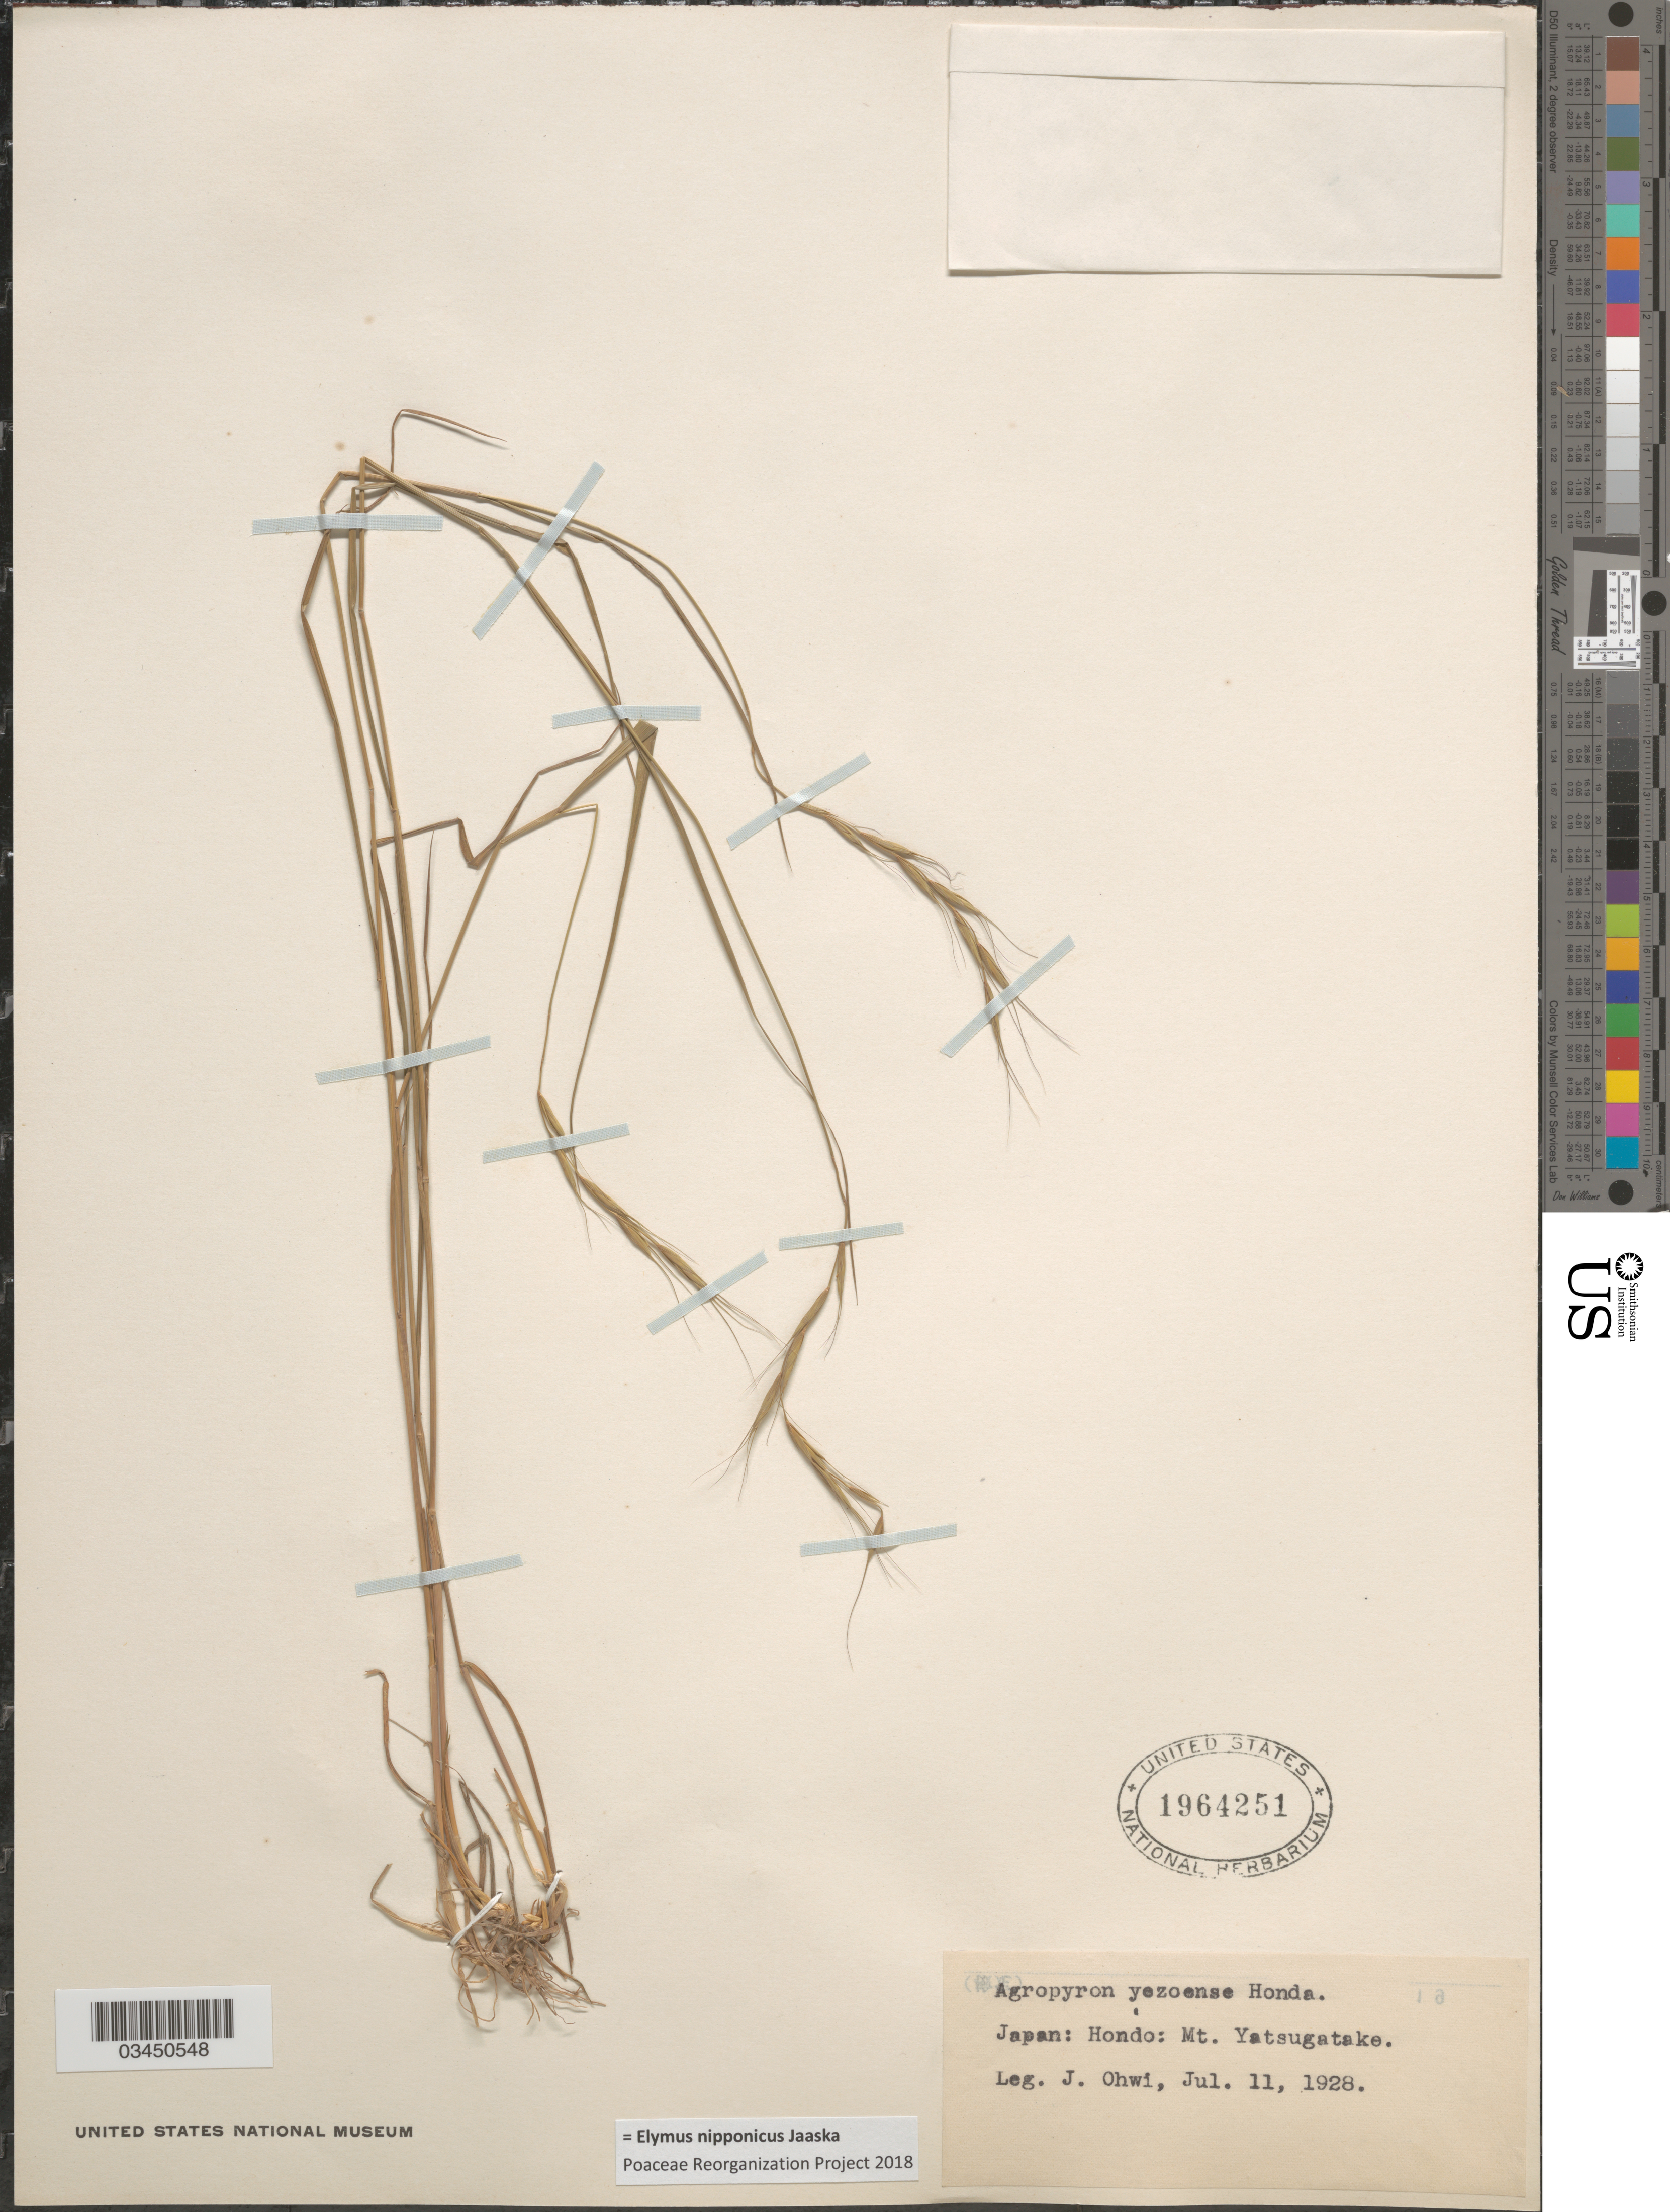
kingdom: Plantae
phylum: Tracheophyta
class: Liliopsida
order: Poales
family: Poaceae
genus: Elymus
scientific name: Elymus nipponicus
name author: Jaaska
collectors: J. Ohwi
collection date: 1928-07-11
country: Japan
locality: Hondo: Mt. Yatsugatake.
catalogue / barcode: US 1964251